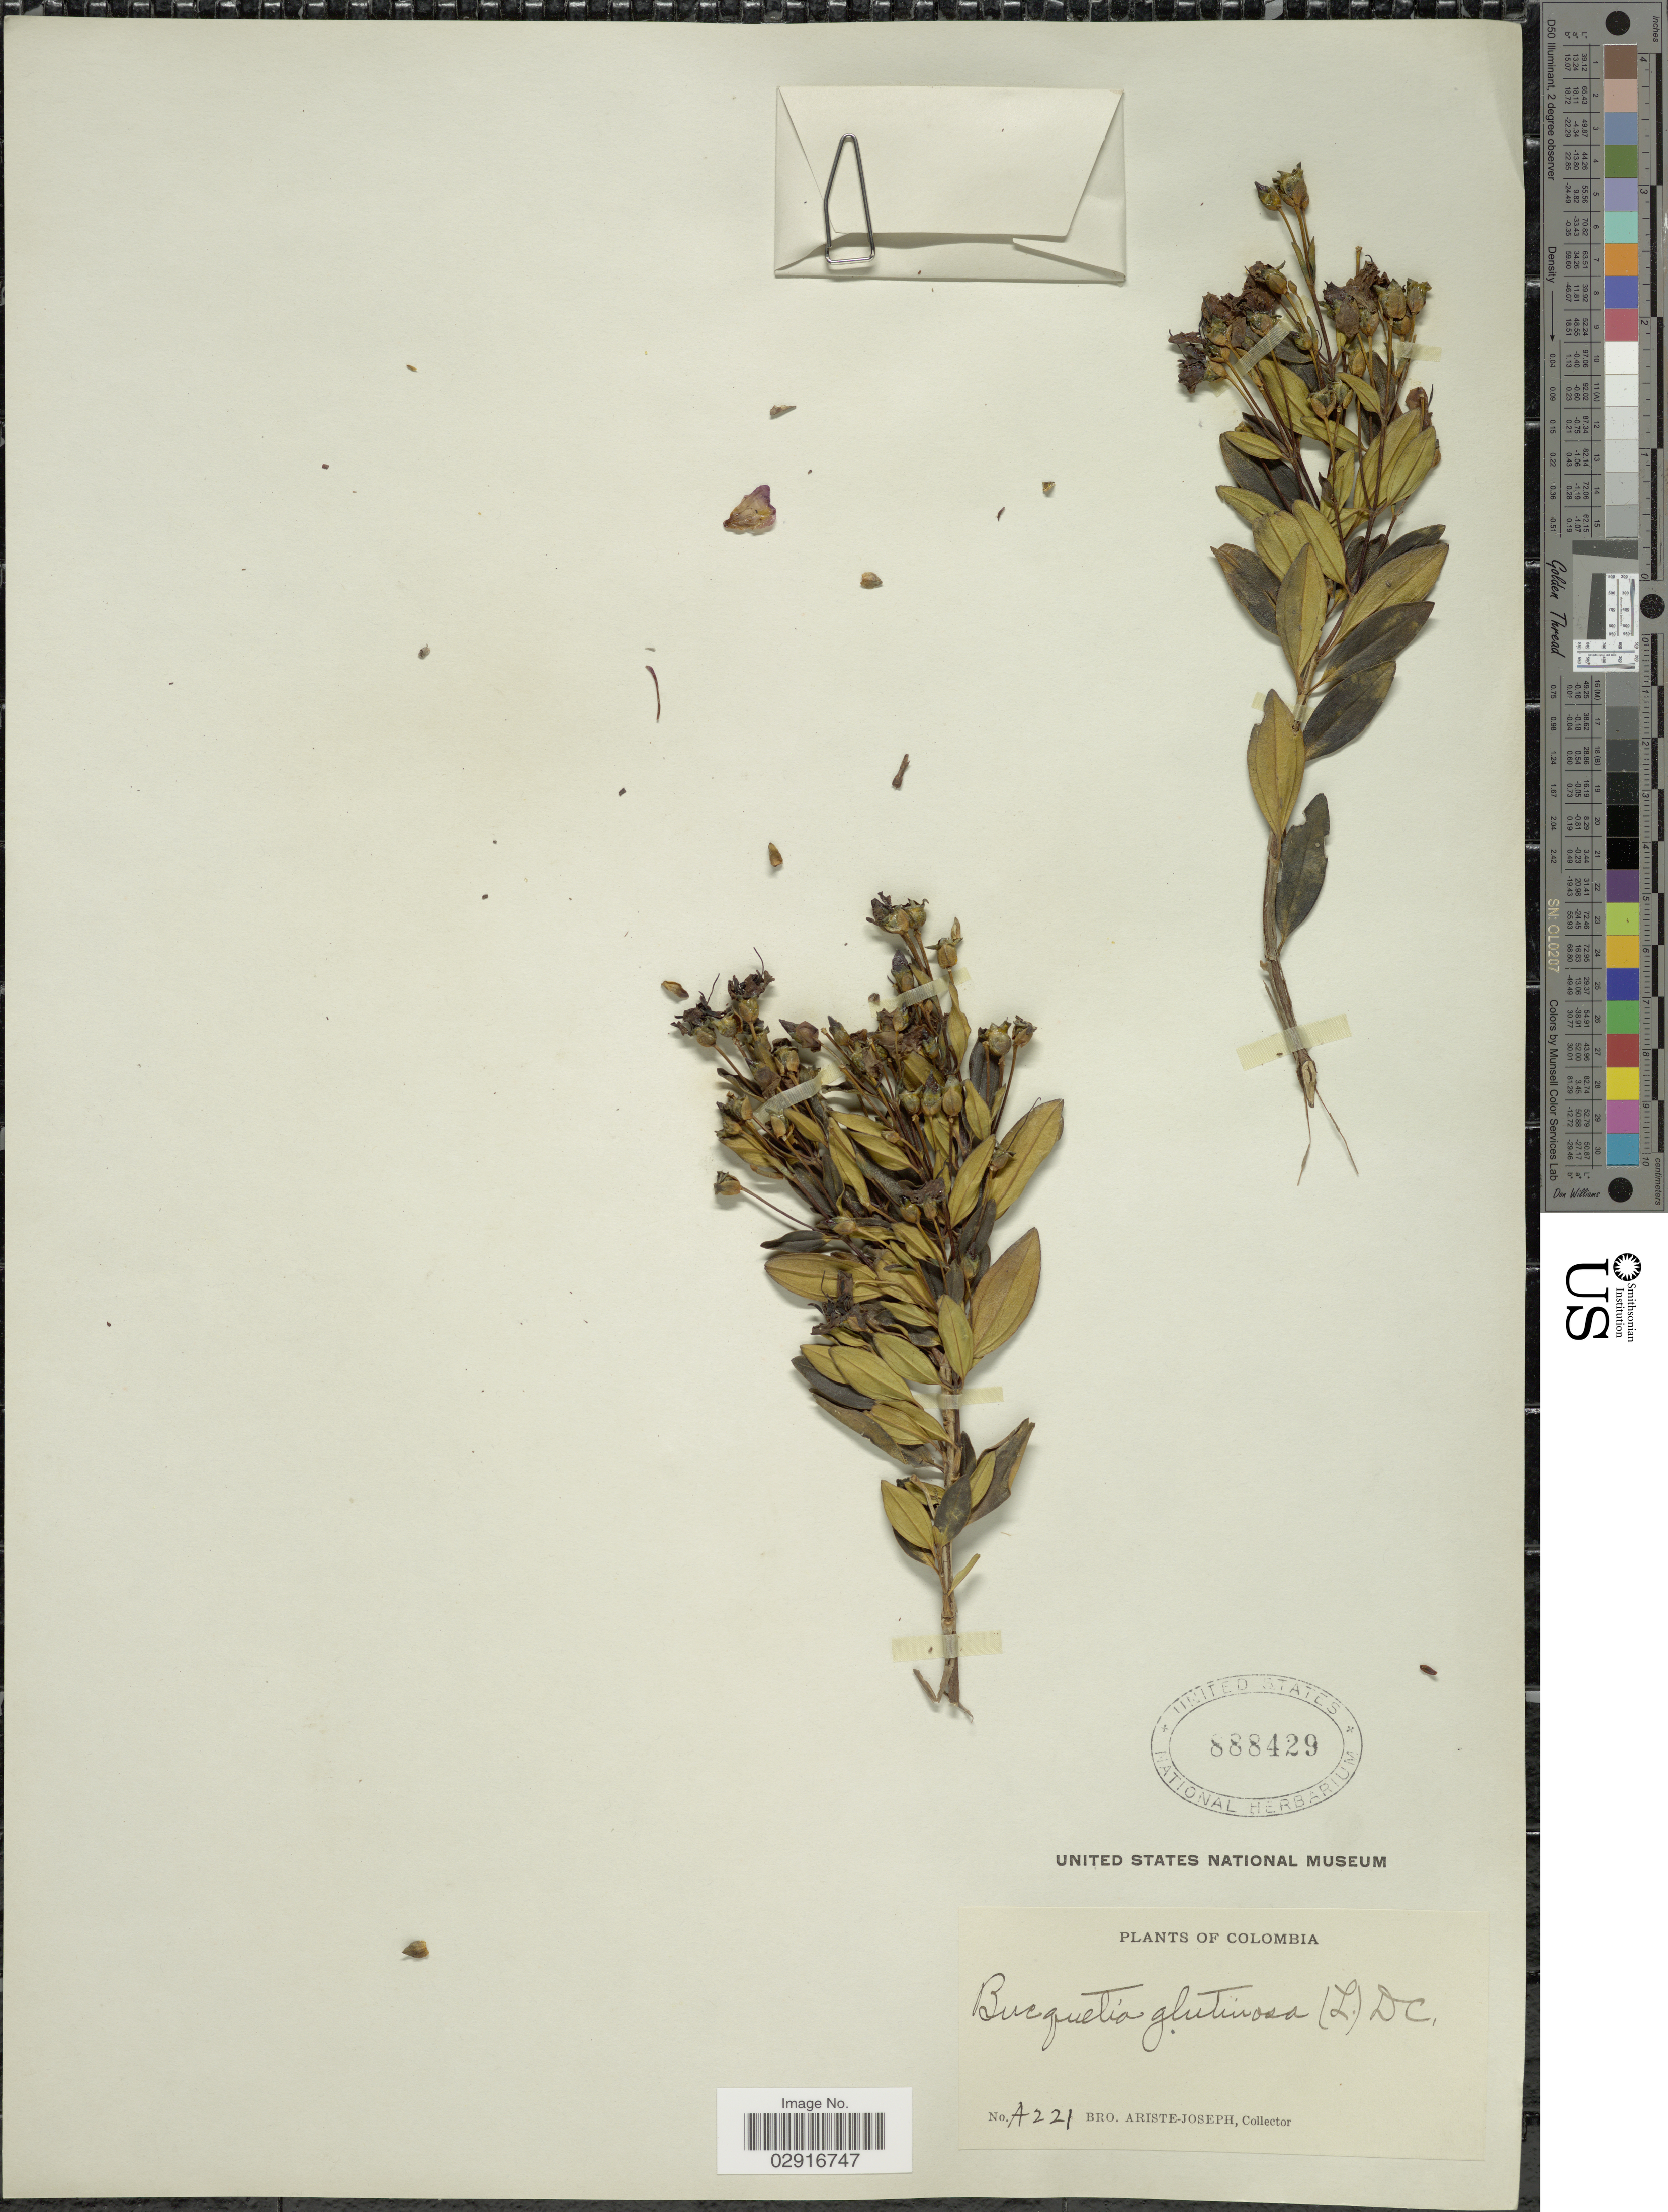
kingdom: Plantae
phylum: Tracheophyta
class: Magnoliopsida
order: Myrtales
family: Melastomataceae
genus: Bucquetia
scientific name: Bucquetia glutinosa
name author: DC.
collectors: Bro. Ariste-Joseph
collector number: A221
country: Colombia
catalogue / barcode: US 888429